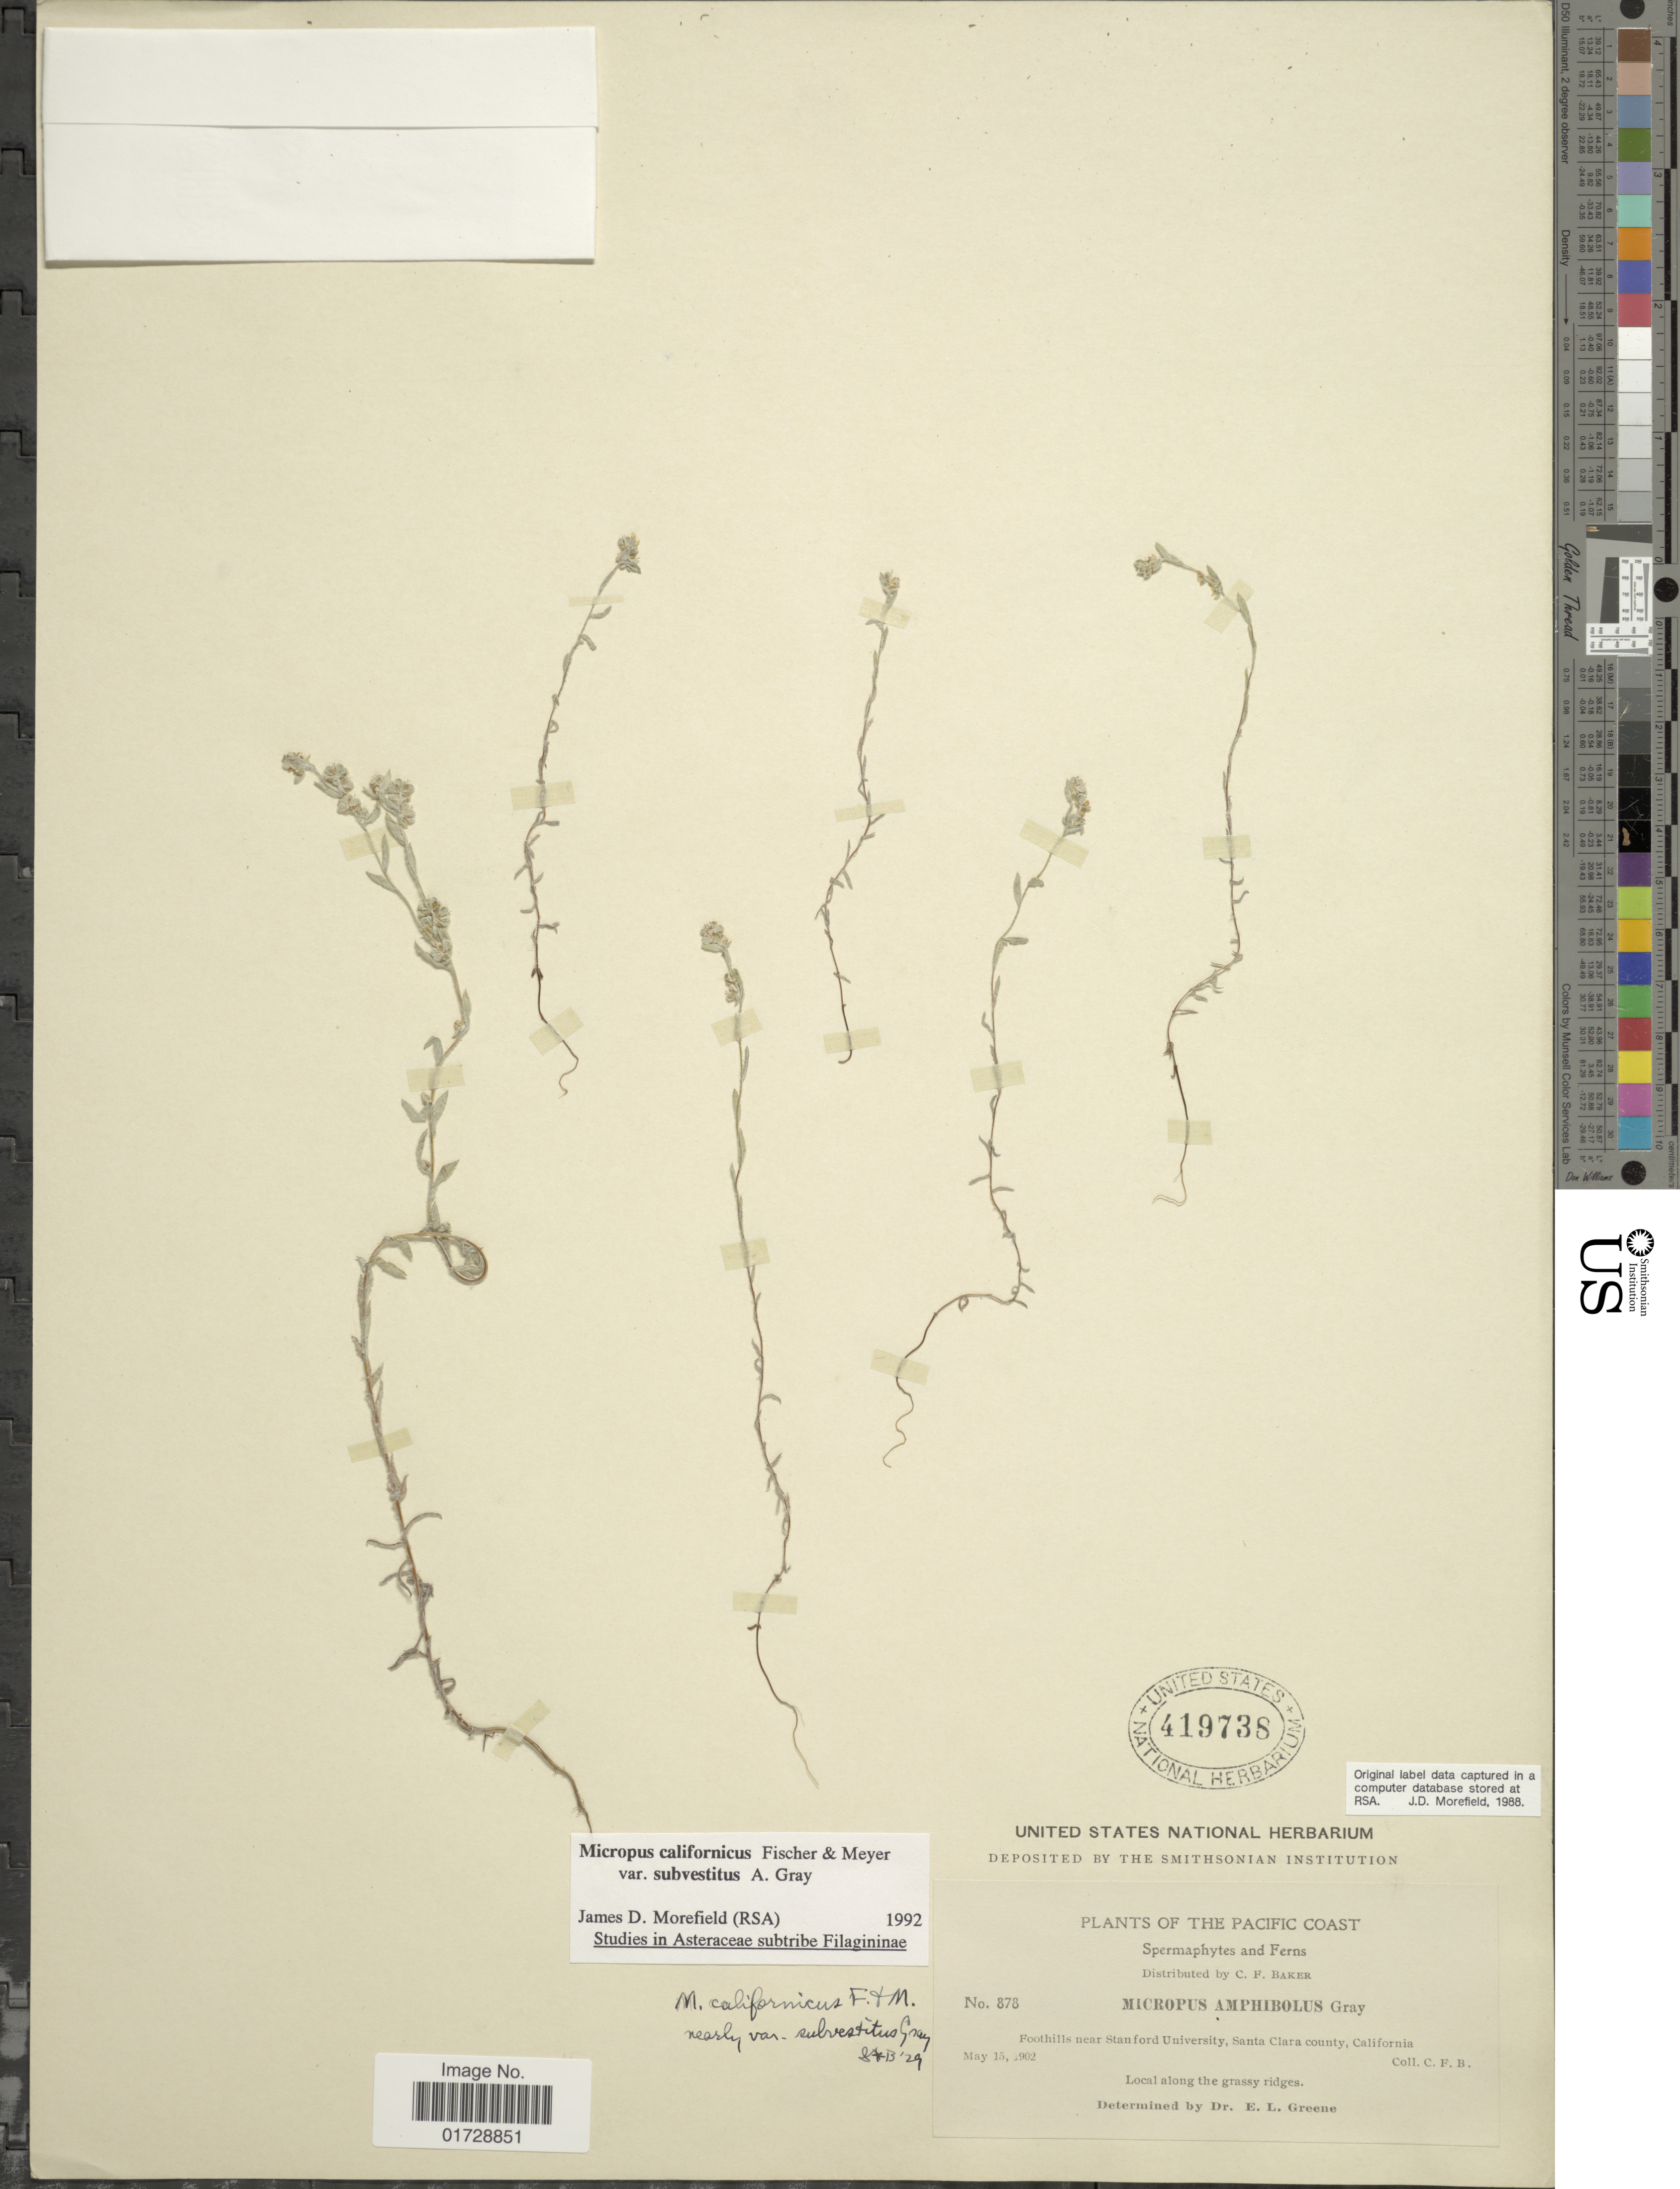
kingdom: Plantae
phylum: Tracheophyta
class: Magnoliopsida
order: Asterales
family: Asteraceae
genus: Micropus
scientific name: Micropus californicus var. subvestitus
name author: A. Gray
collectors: C. F. Baker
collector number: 878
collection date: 1902-05-15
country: United States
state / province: California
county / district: Santa Clara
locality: Stan Ford University, Santa Clara county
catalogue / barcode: US 419738